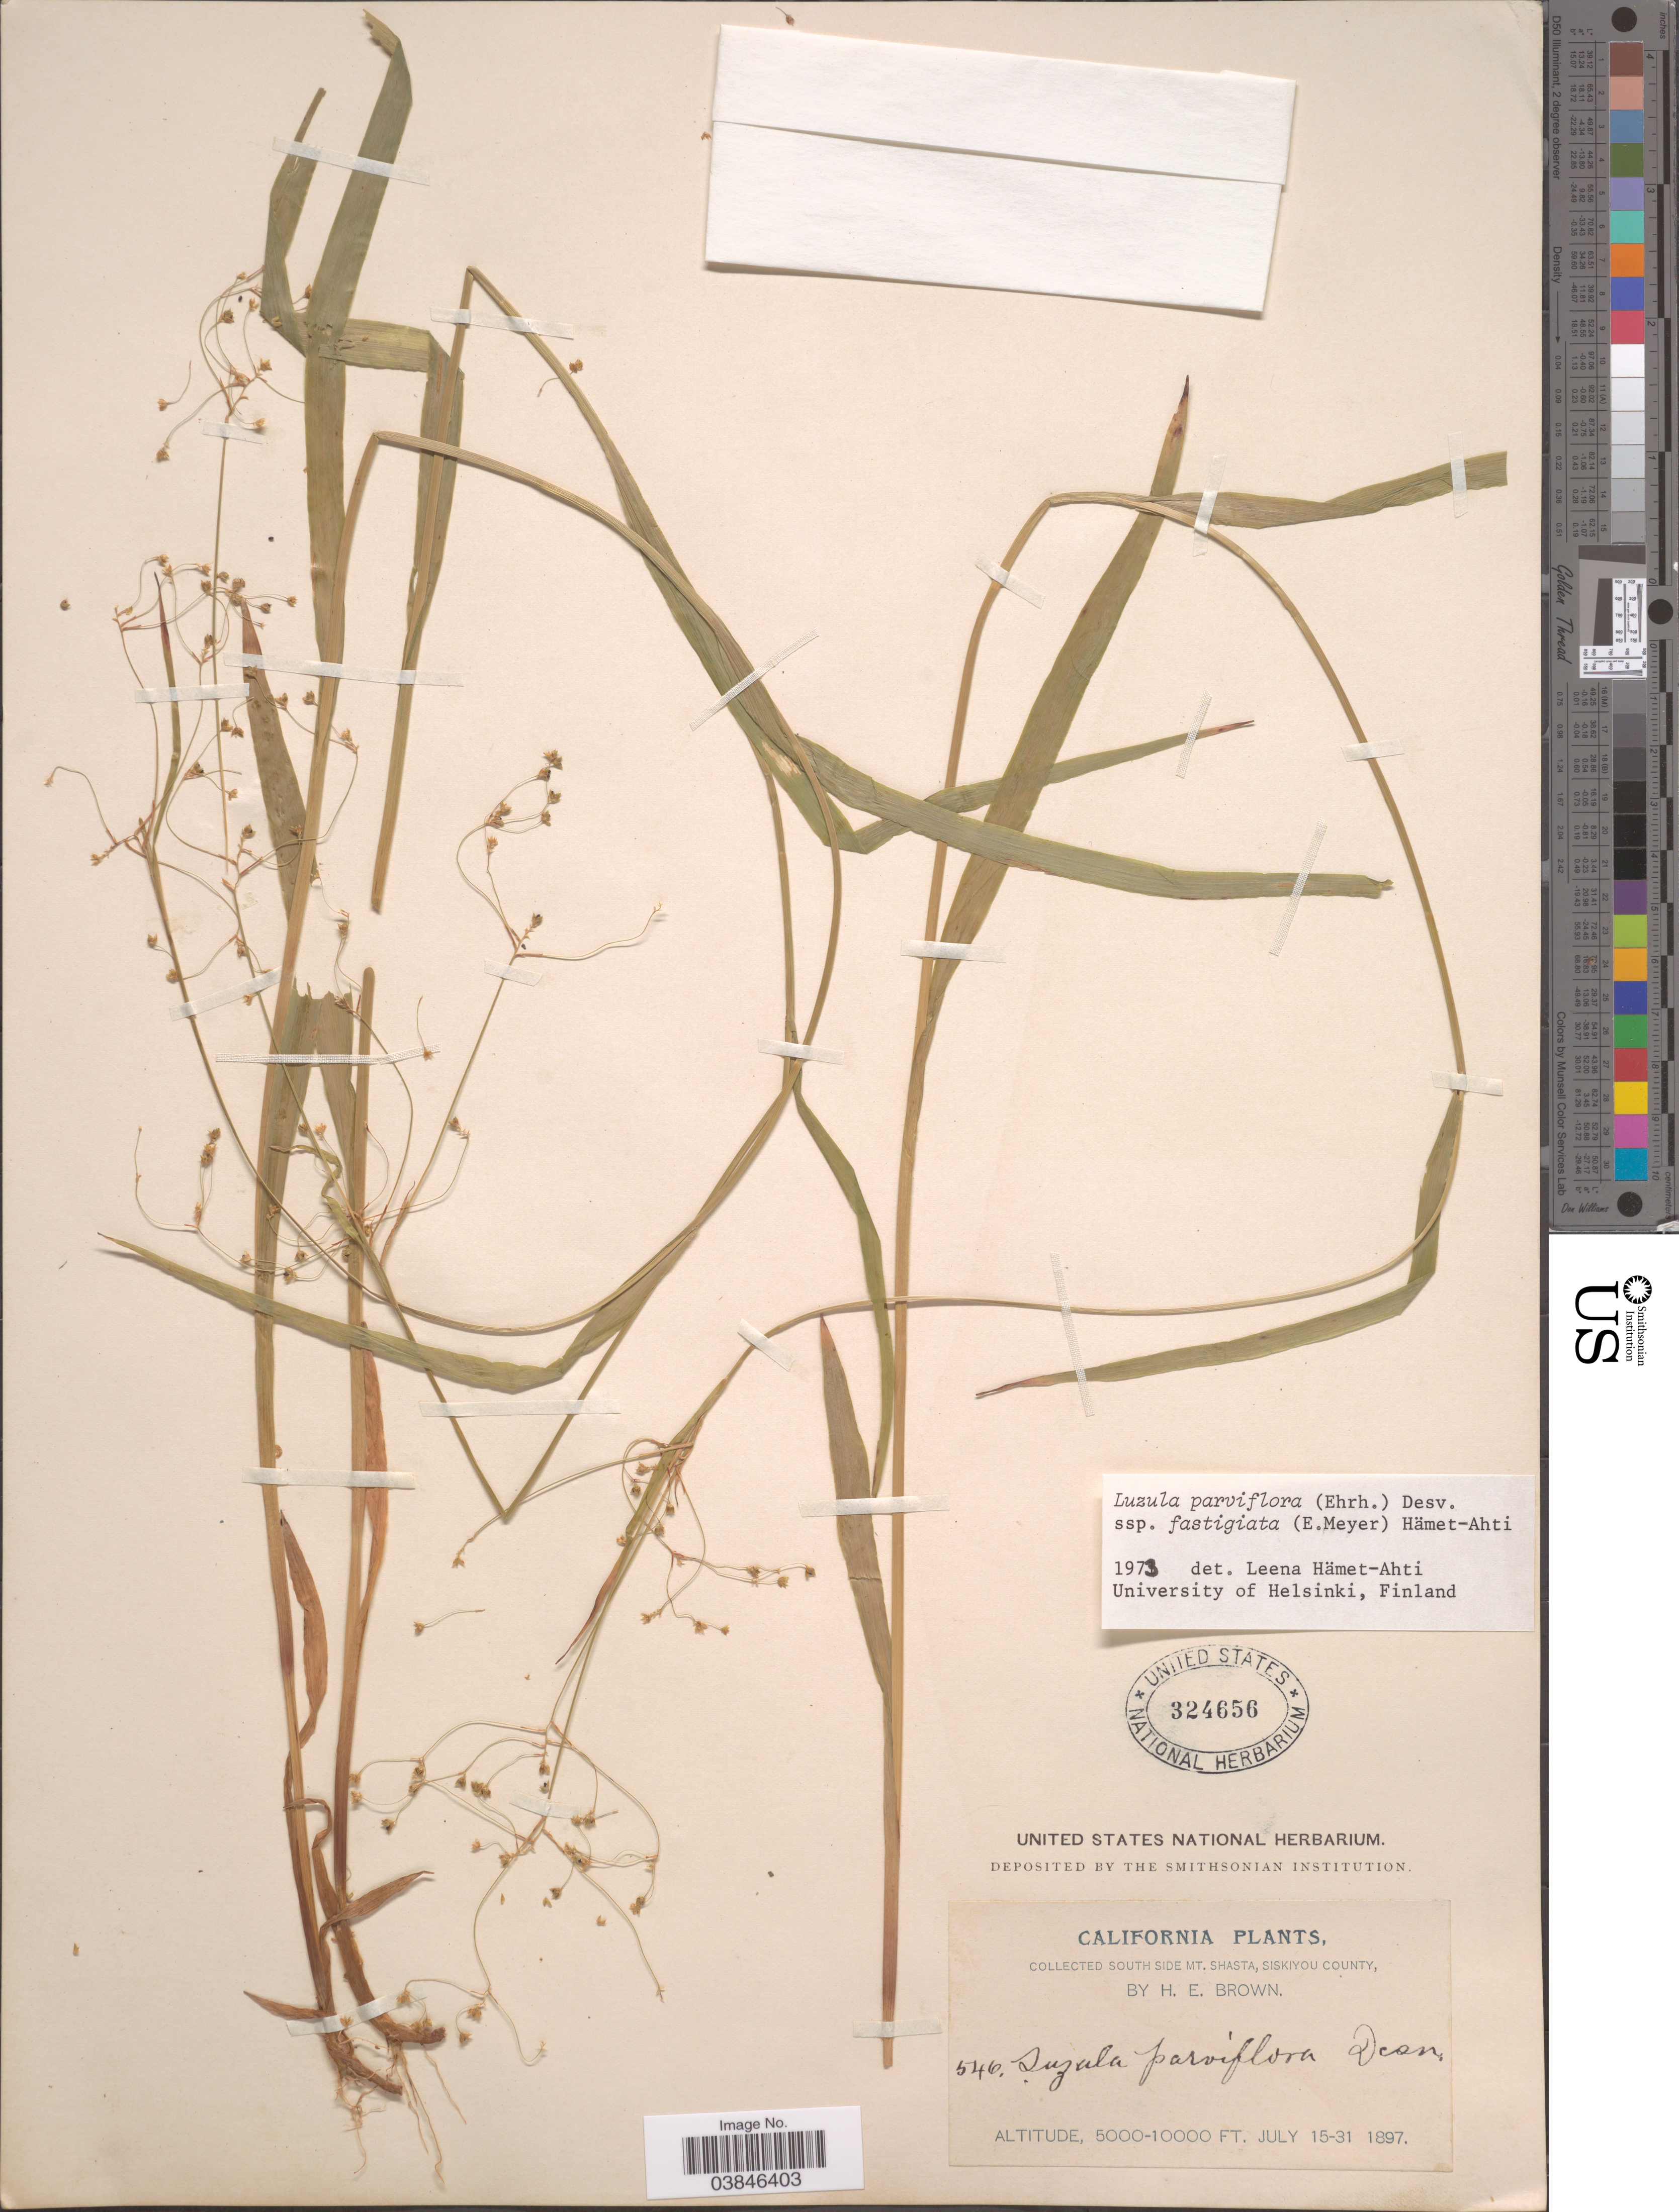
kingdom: Plantae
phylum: Tracheophyta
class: Liliopsida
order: Poales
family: Juncaceae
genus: Luzula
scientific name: Luzula parviflora subsp. fastigiata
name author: Buchenau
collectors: H. E. Brown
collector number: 546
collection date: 1897-07-15/1897-07-31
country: United States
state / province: California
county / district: Siskiyou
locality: South side Mt. Shasta, Siskiyou County.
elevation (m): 1524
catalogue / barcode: US 324656